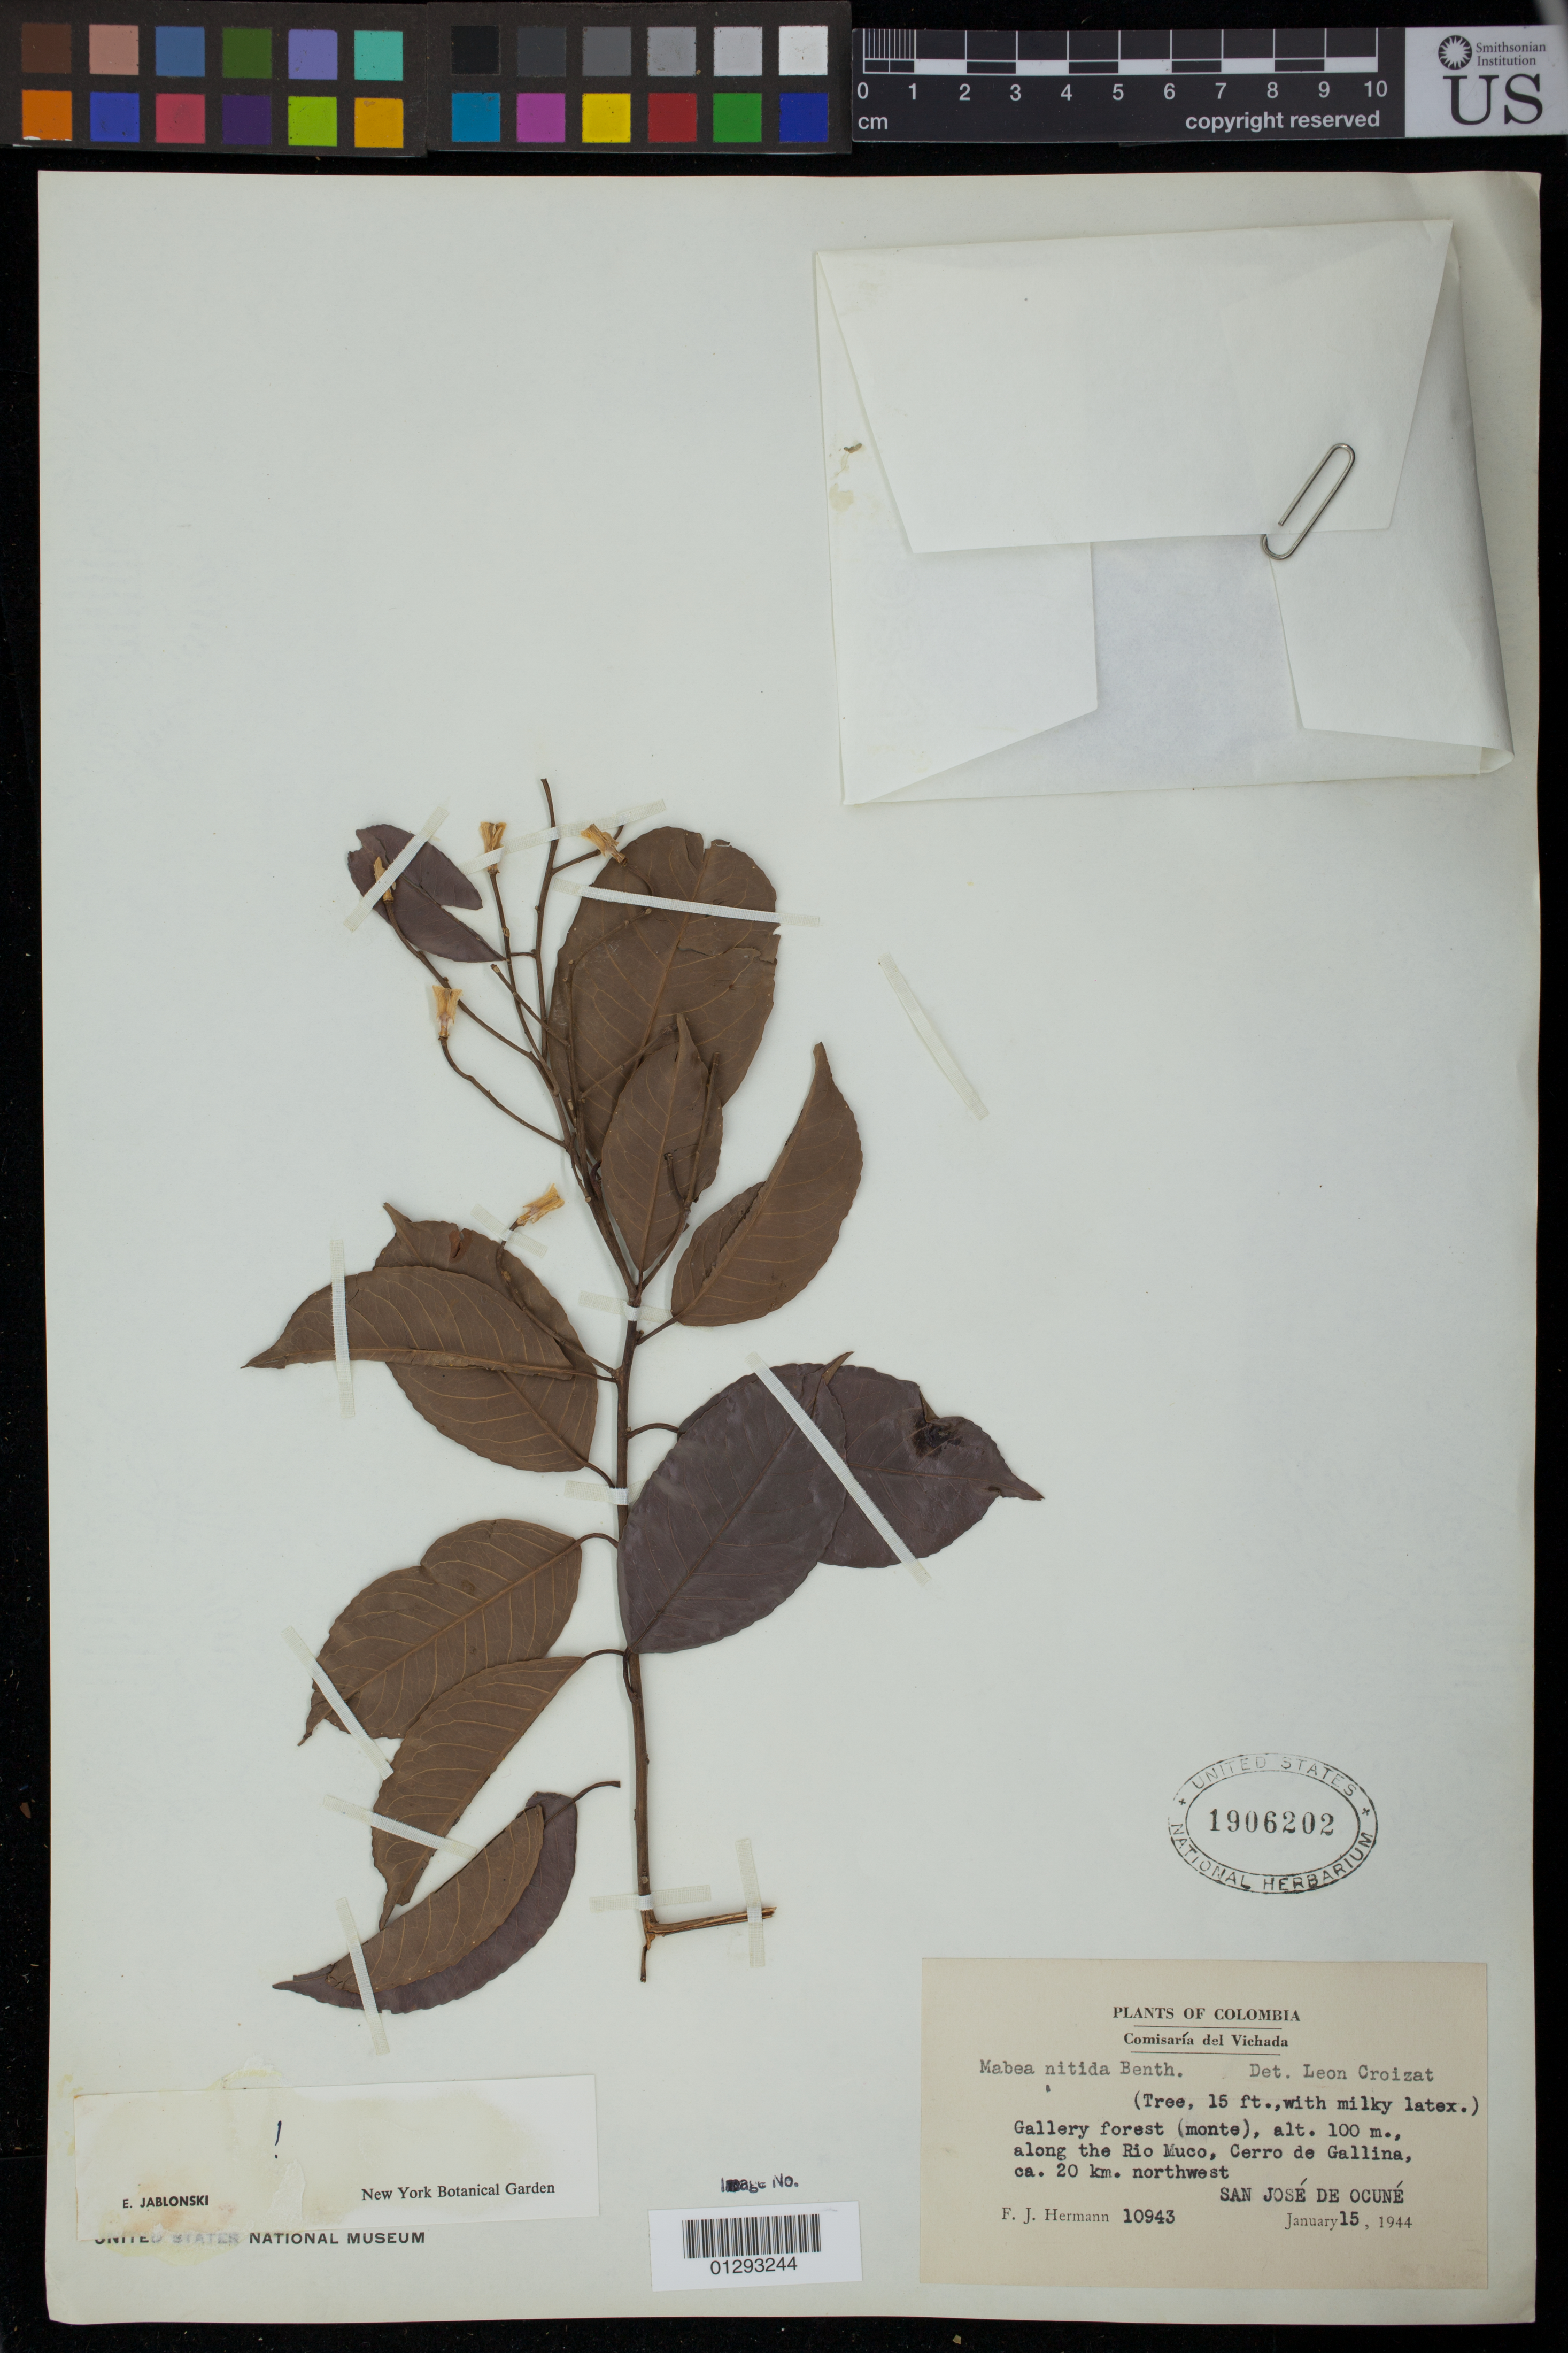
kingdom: Plantae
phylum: Tracheophyta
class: Magnoliopsida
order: Malpighiales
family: Euphorbiaceae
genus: Mabea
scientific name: Mabea nitida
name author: Spruce ex Benth.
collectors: F. J. Hermann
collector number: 10943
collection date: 1944-01-15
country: Colombia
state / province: Vichada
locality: along the Rio Muco, Cerro de Gallina, ca. 20 km. northwest SAN JOSE DE OCUNE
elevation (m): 100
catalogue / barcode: US 1906202